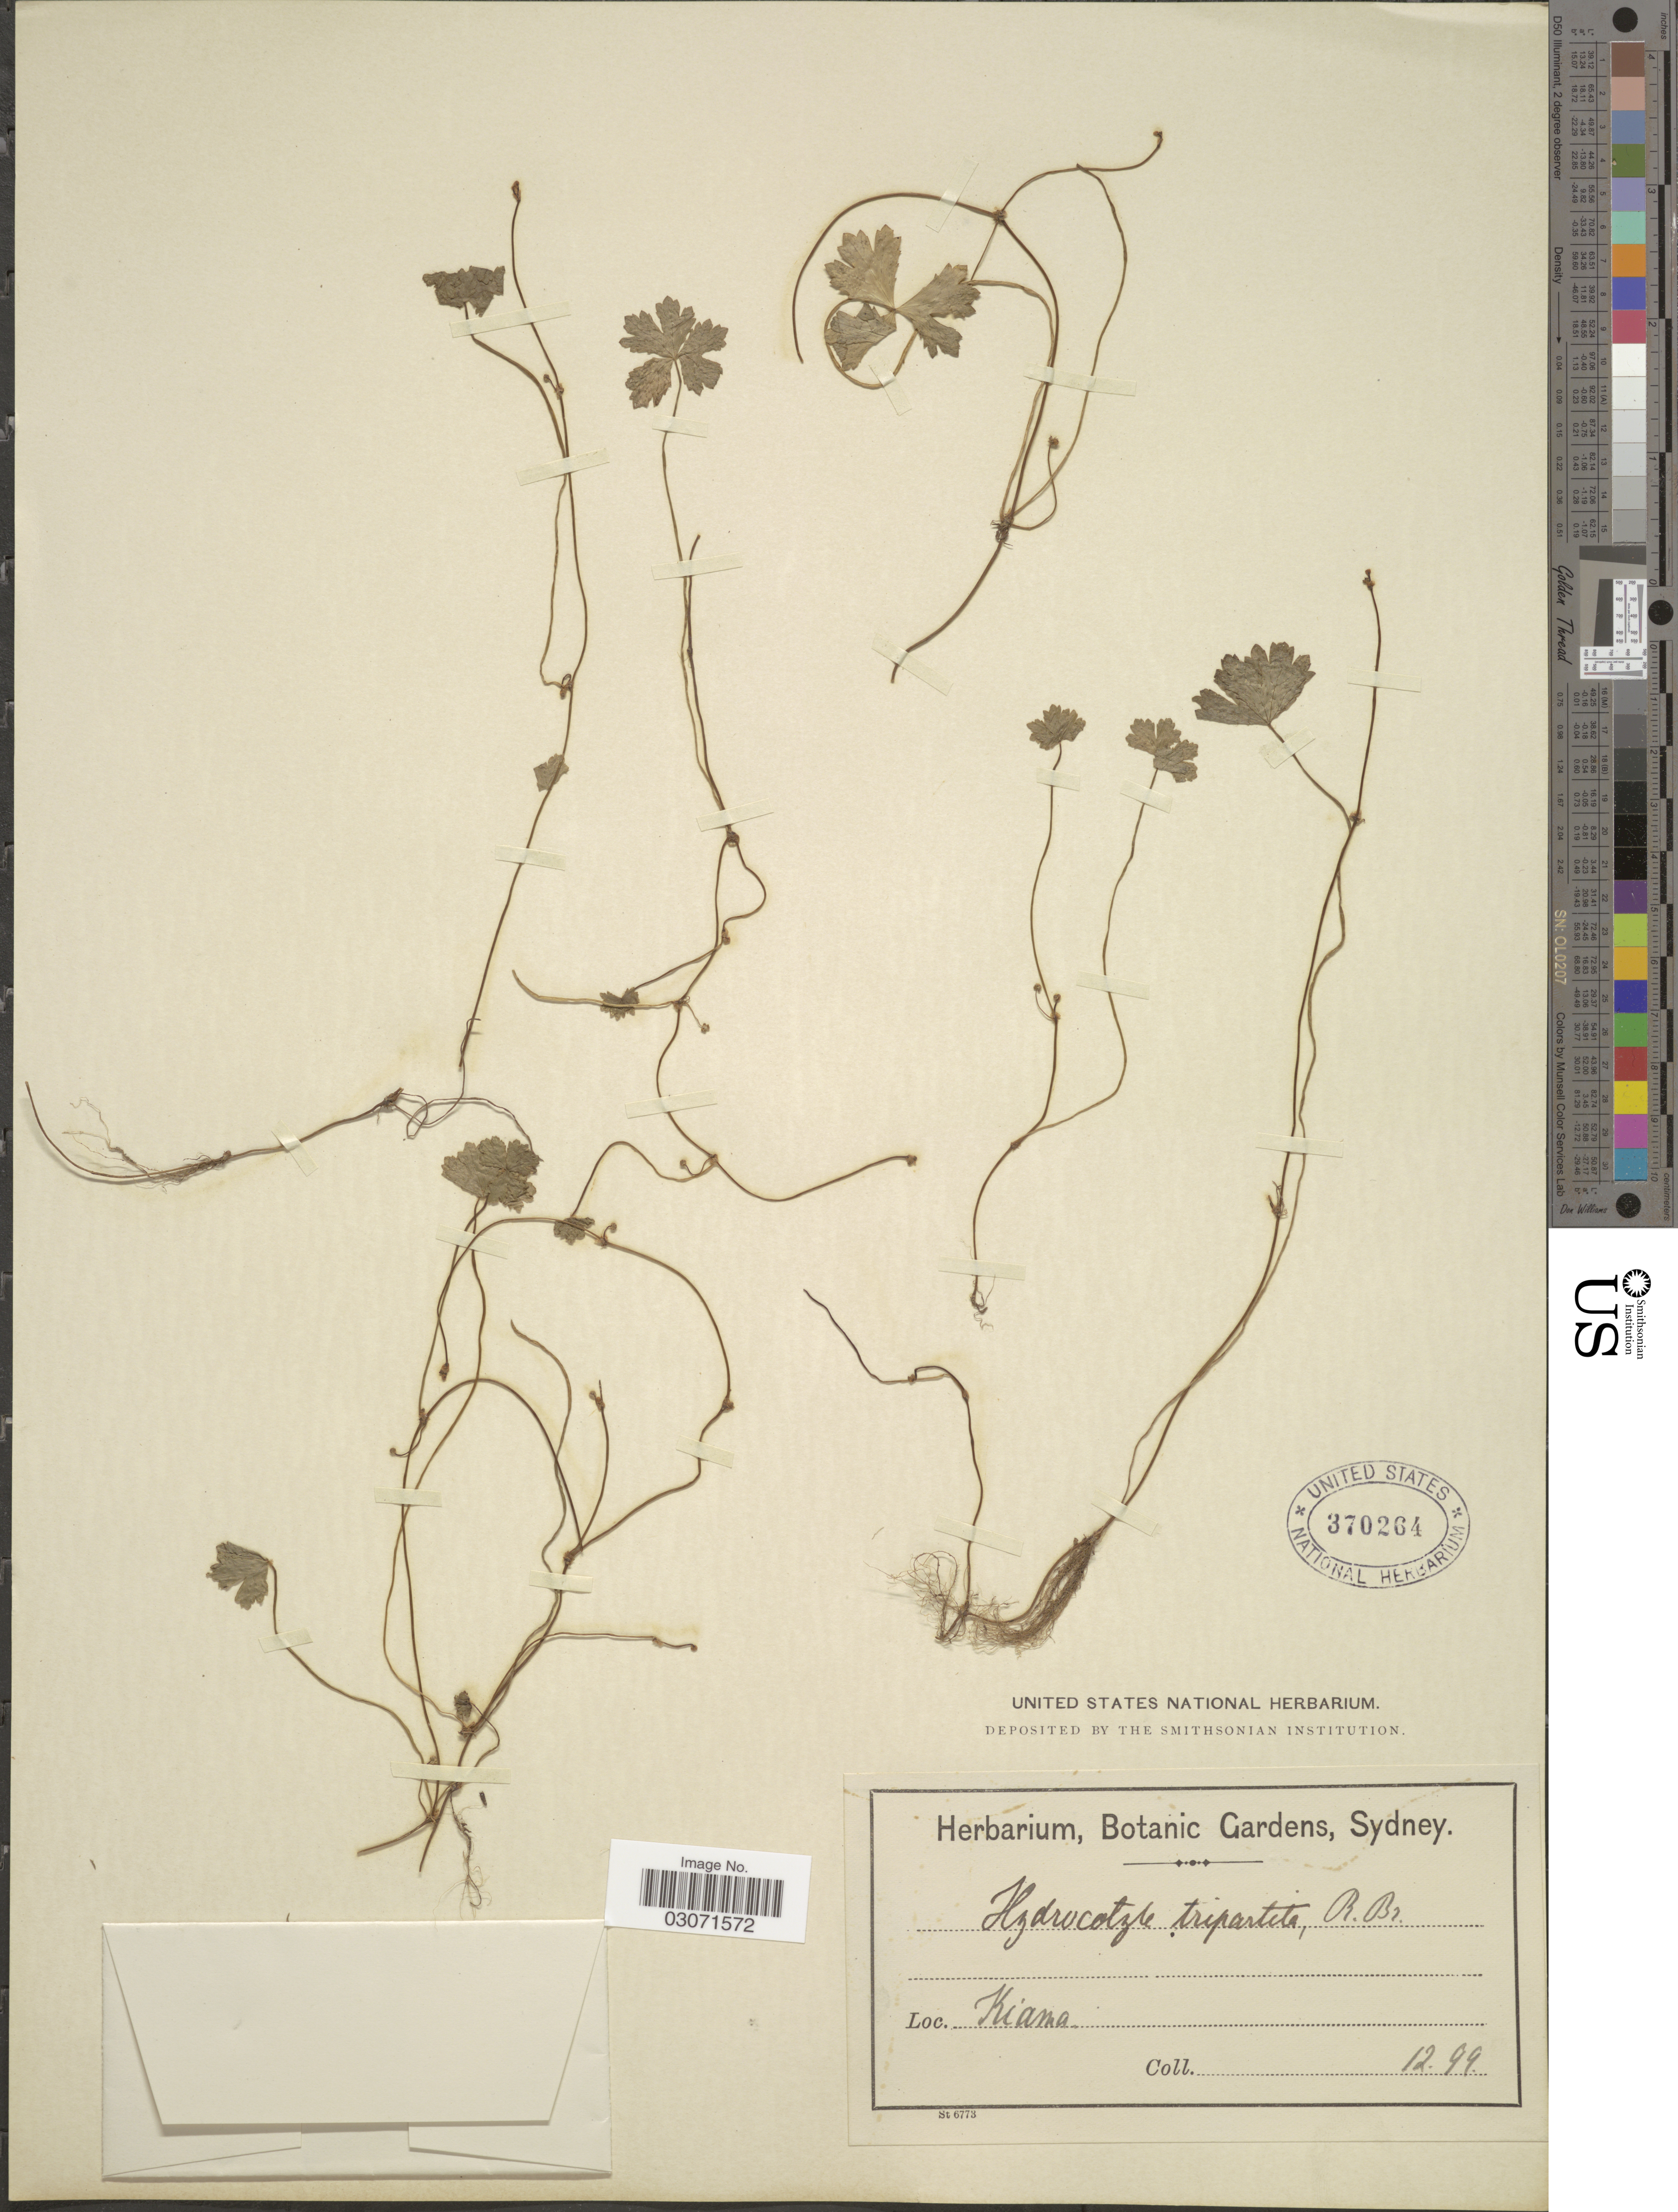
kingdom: Plantae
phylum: Tracheophyta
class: Magnoliopsida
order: Apiales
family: Araliaceae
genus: Hydrocotyle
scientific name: Hydrocotyle tripartita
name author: R. Br. ex A. Rich.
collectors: Herbarium, Botanic Gardens, Sydney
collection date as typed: Transcribed d/m/y: /12/99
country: Australia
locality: Kiama.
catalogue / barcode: US 370264